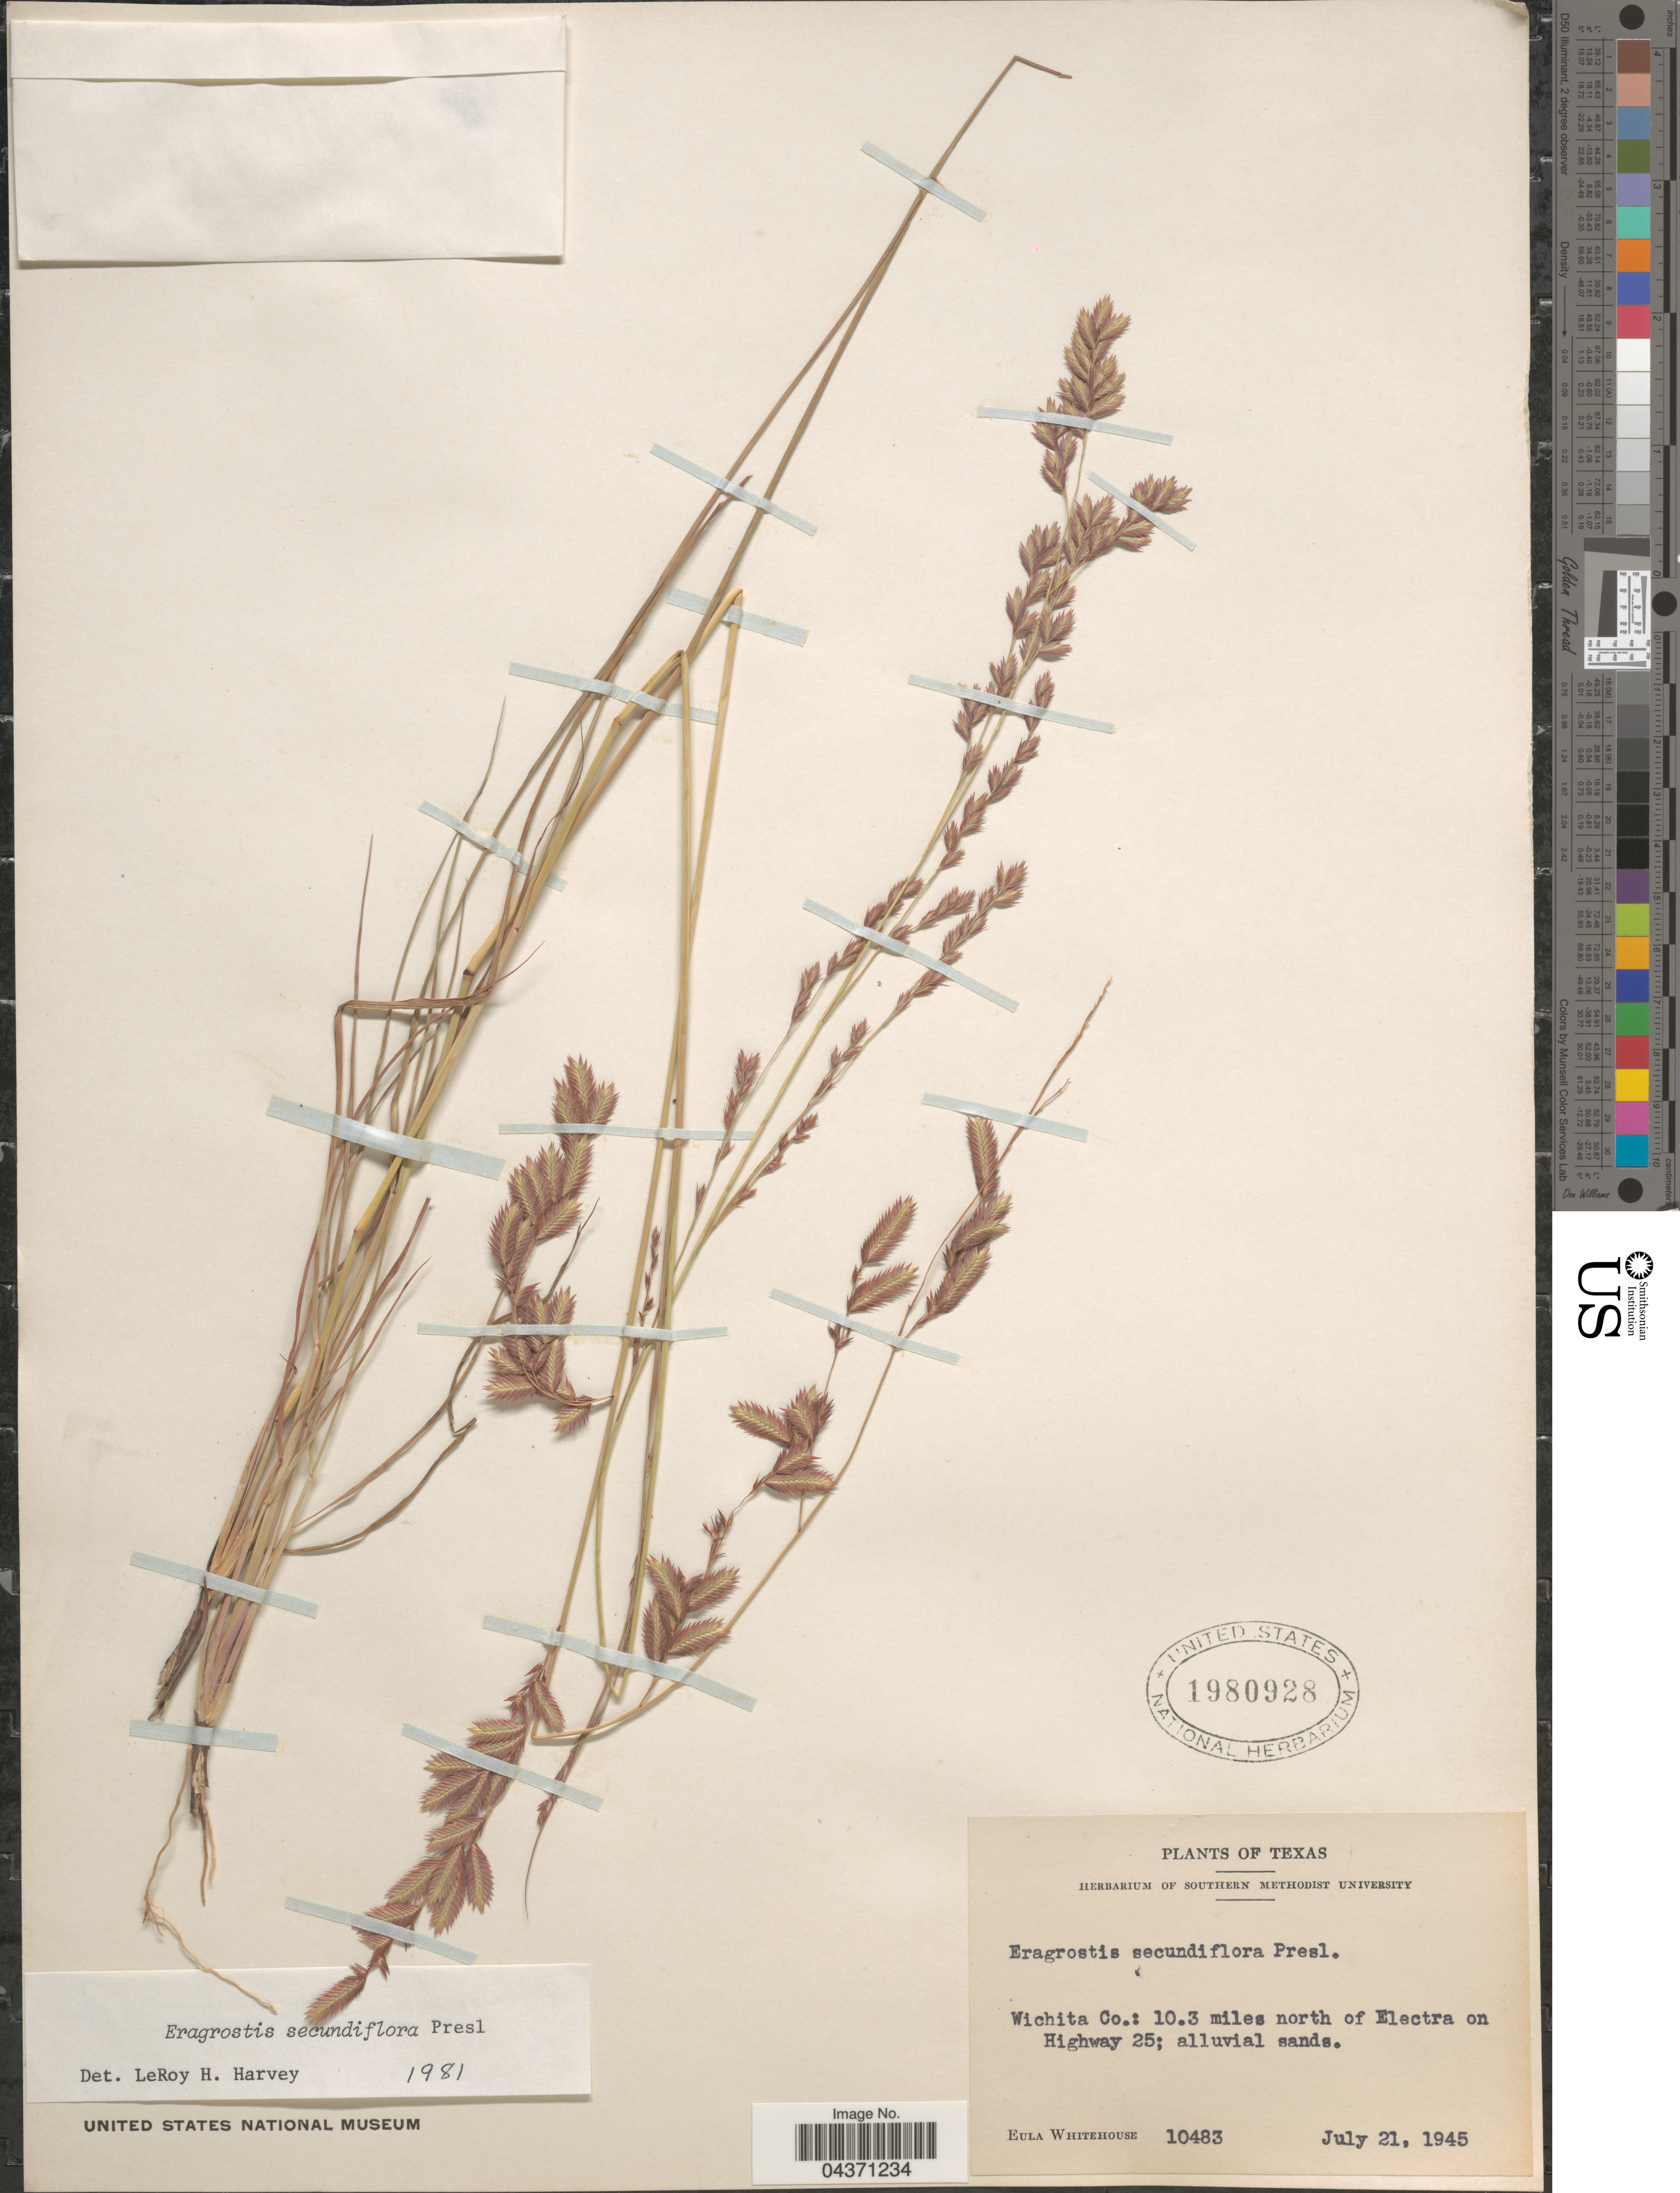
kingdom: Plantae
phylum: Tracheophyta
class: Liliopsida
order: Poales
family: Poaceae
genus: Eragrostis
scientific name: Eragrostis secundiflora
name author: J. Presl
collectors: E. Whitehouse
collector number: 10483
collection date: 1945-07-21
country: United States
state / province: Texas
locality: Wichita Co.: 10.3 miles north of Electra on Highway 25.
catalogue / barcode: US 1980928